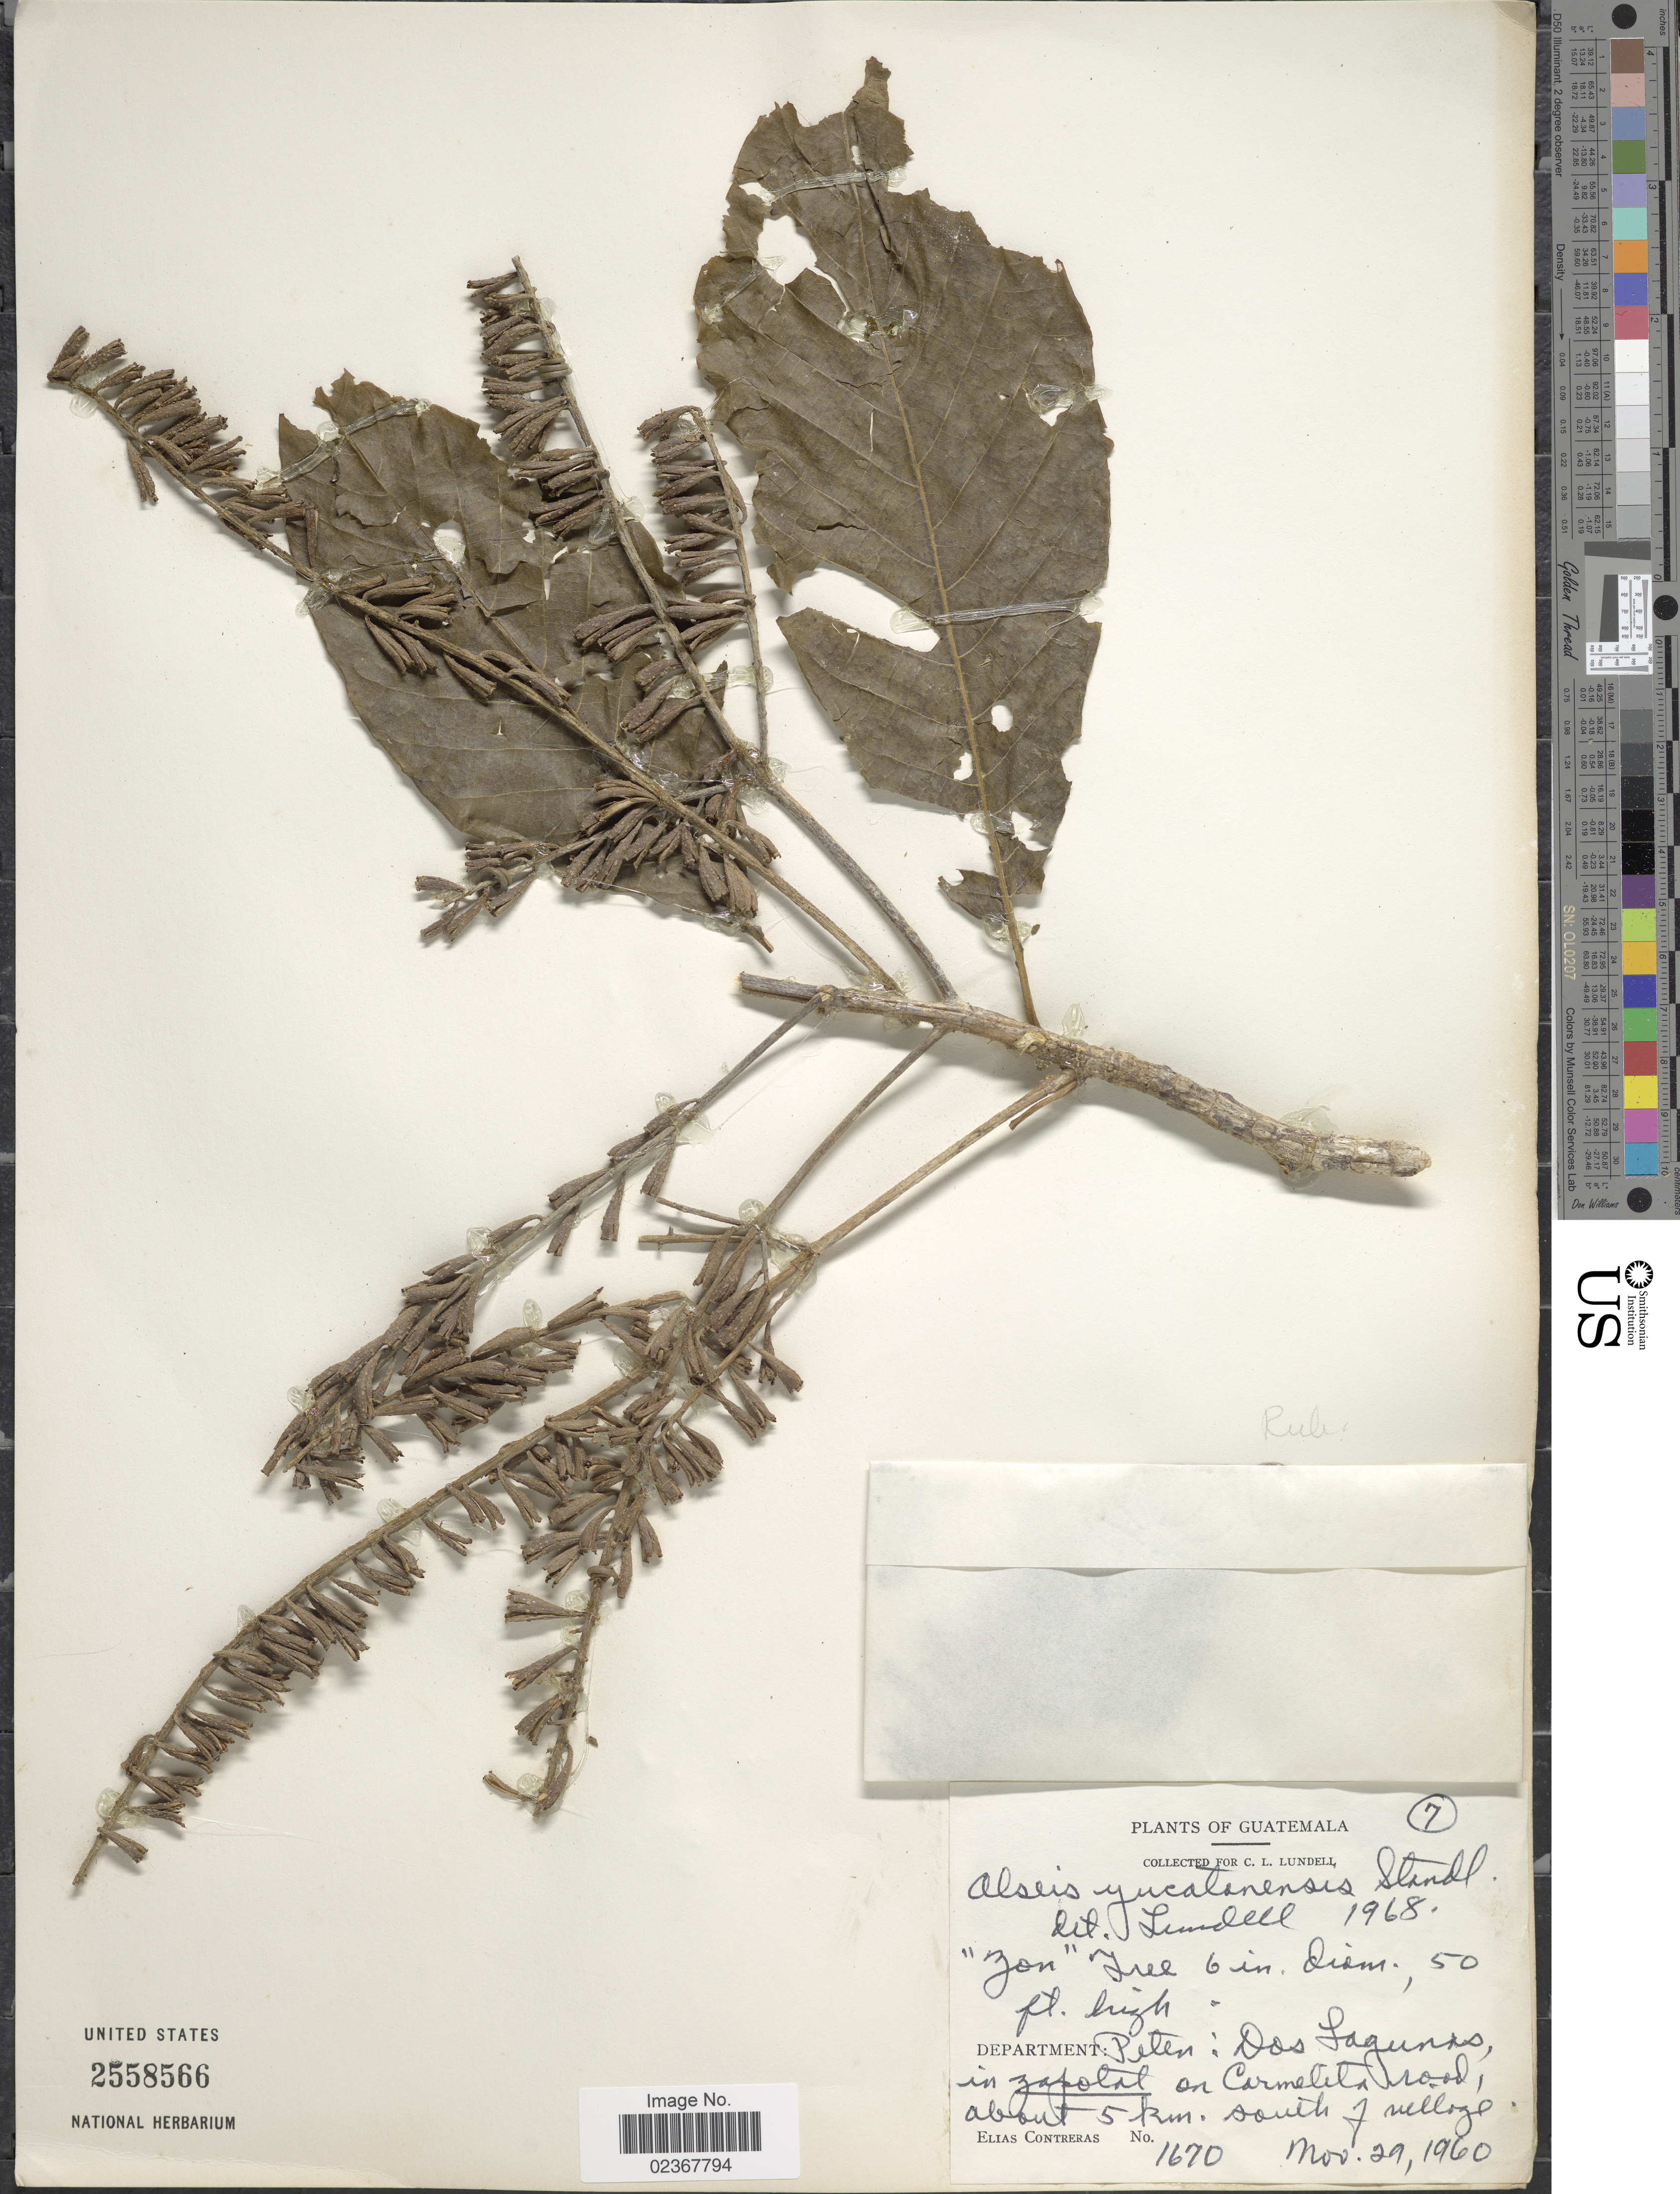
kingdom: Plantae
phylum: Tracheophyta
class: Magnoliopsida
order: Gentianales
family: Rubiaceae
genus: Alseis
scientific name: Alseis yucatanensis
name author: Standl.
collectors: E. Contreras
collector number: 1670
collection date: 1960-11-29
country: Guatemala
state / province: El Petén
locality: Dos Lagunas, in zapotal on Carmelita road, about 5 km. south of village.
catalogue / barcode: US 2558566